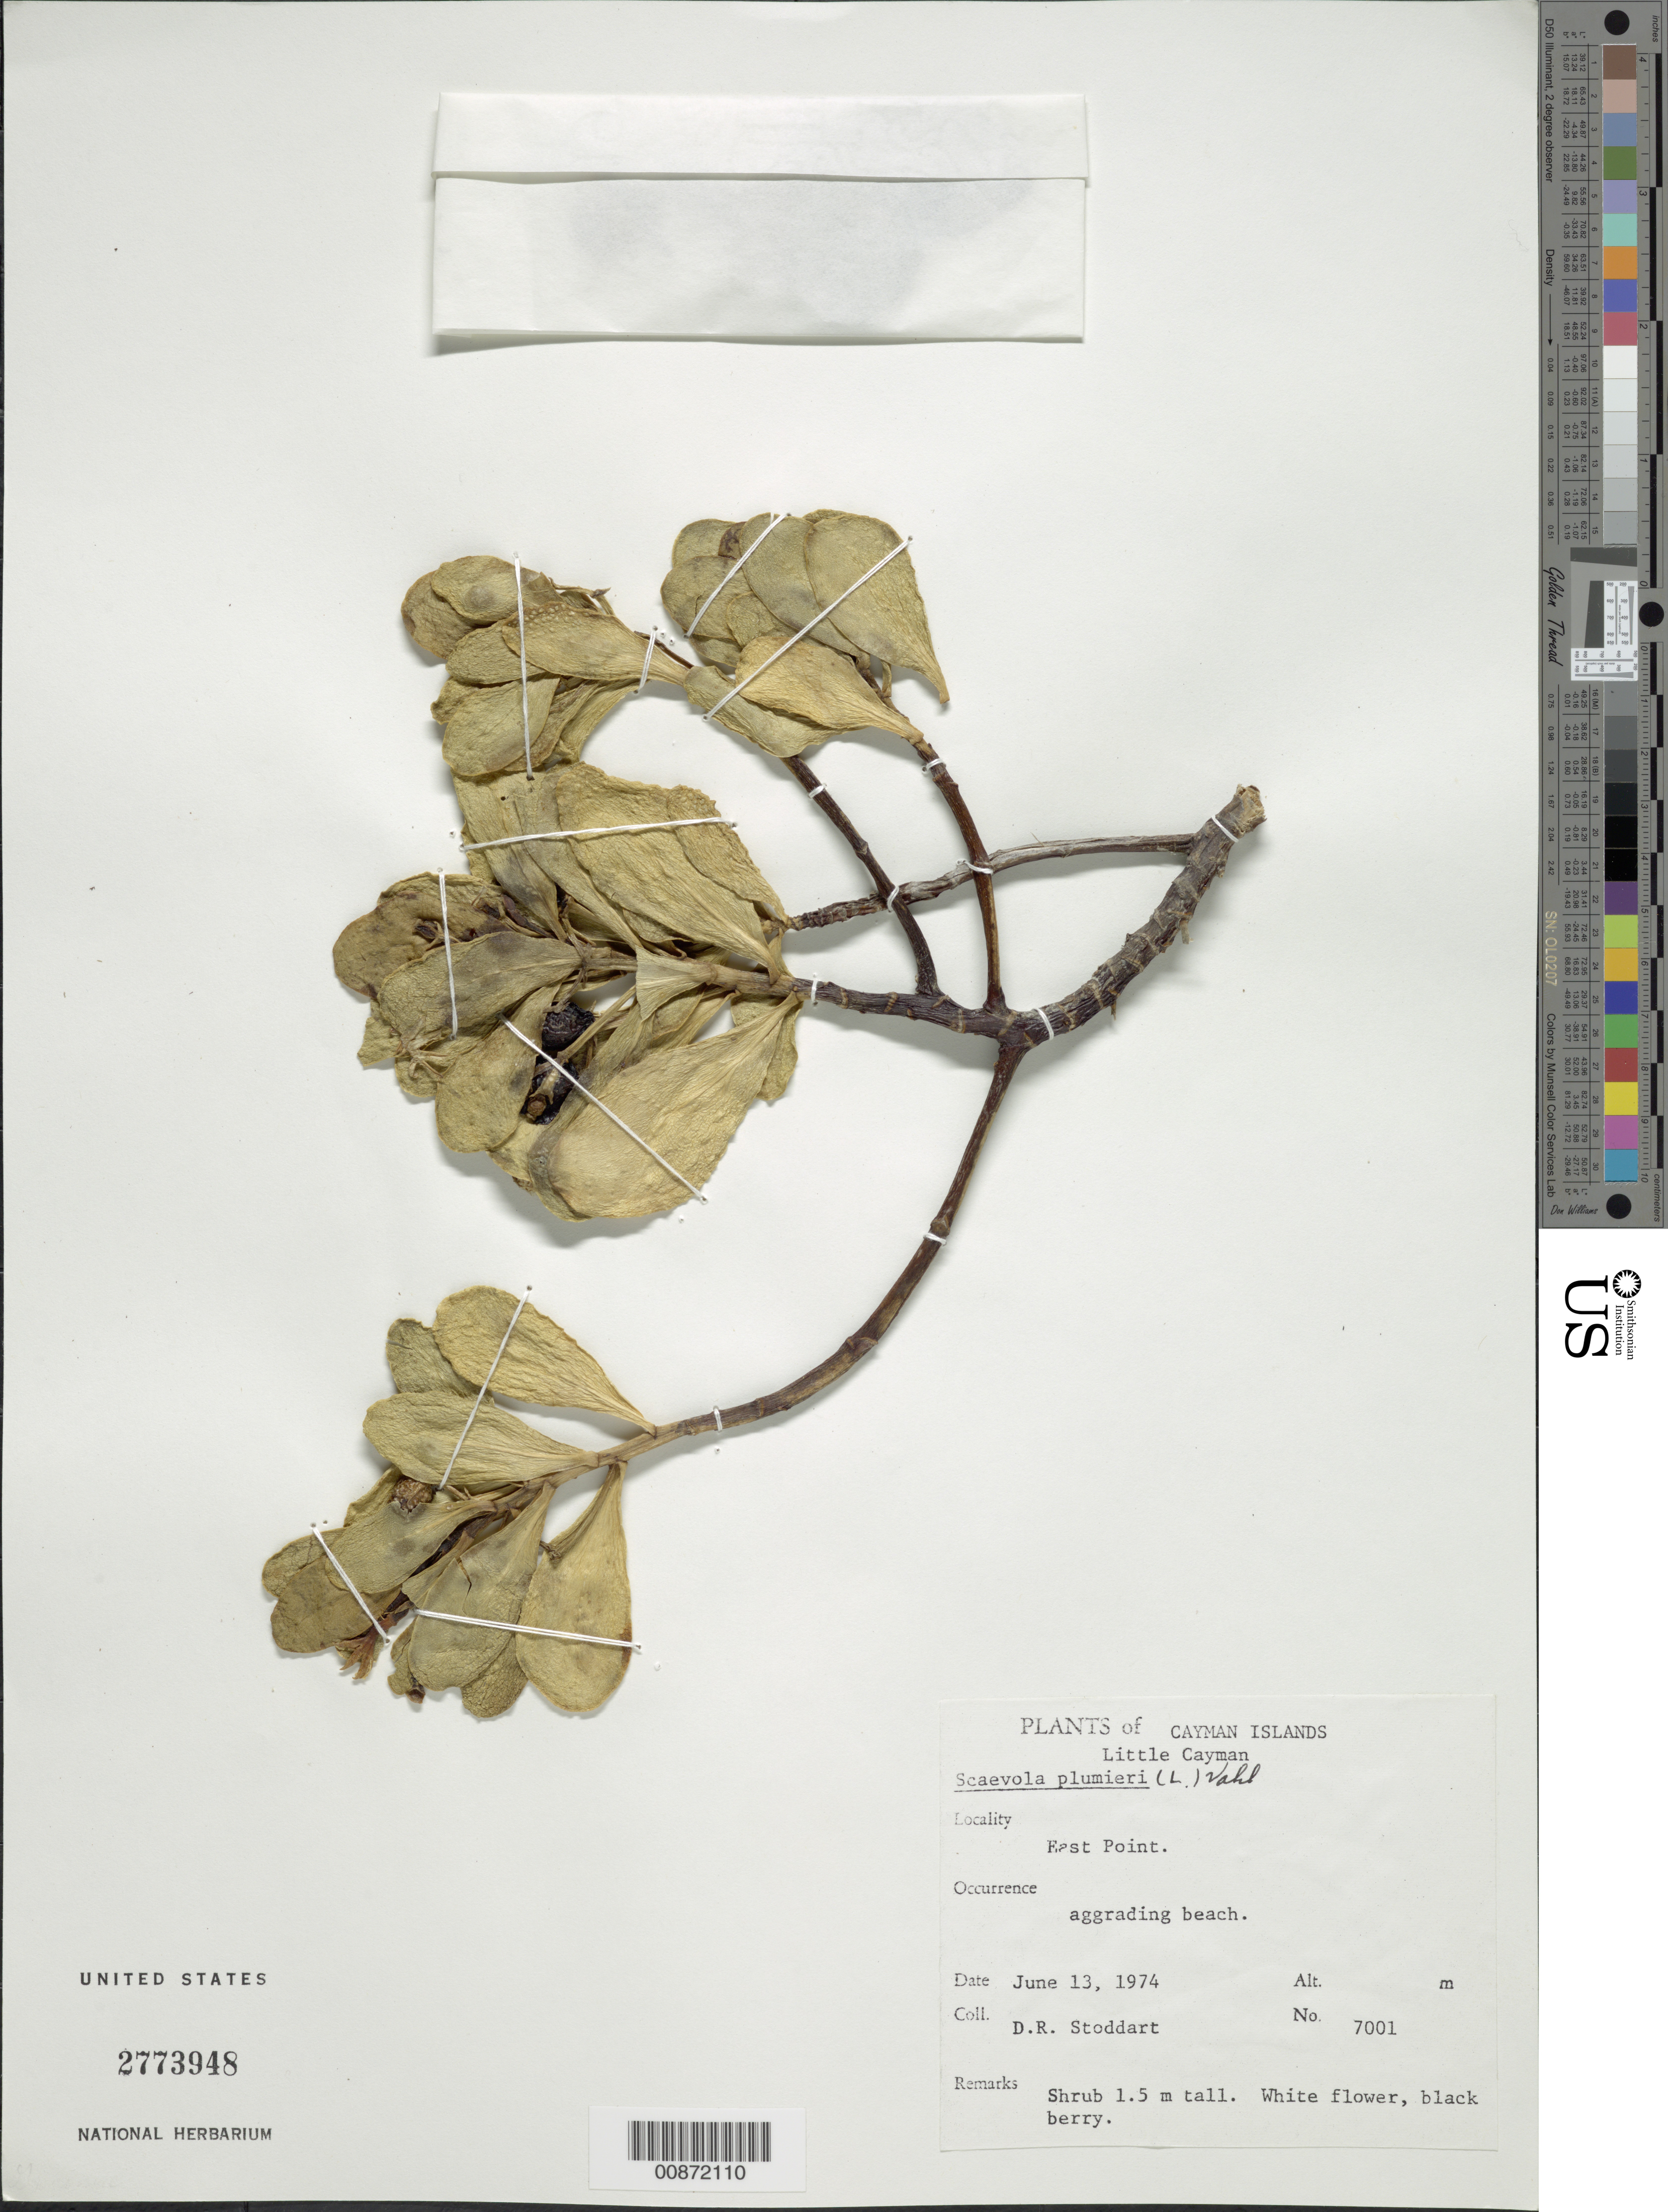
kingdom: Plantae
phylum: Tracheophyta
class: Magnoliopsida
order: Asterales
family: Goodeniaceae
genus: Scaevola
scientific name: Scaevola plumieri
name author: (L.) Vahl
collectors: D. R. Stoddart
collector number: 7001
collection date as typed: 13 Jun 1974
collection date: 1974-06-13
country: Cayman Islands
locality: Little Cayman: East Point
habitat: Aggrading beach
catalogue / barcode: US 2773948